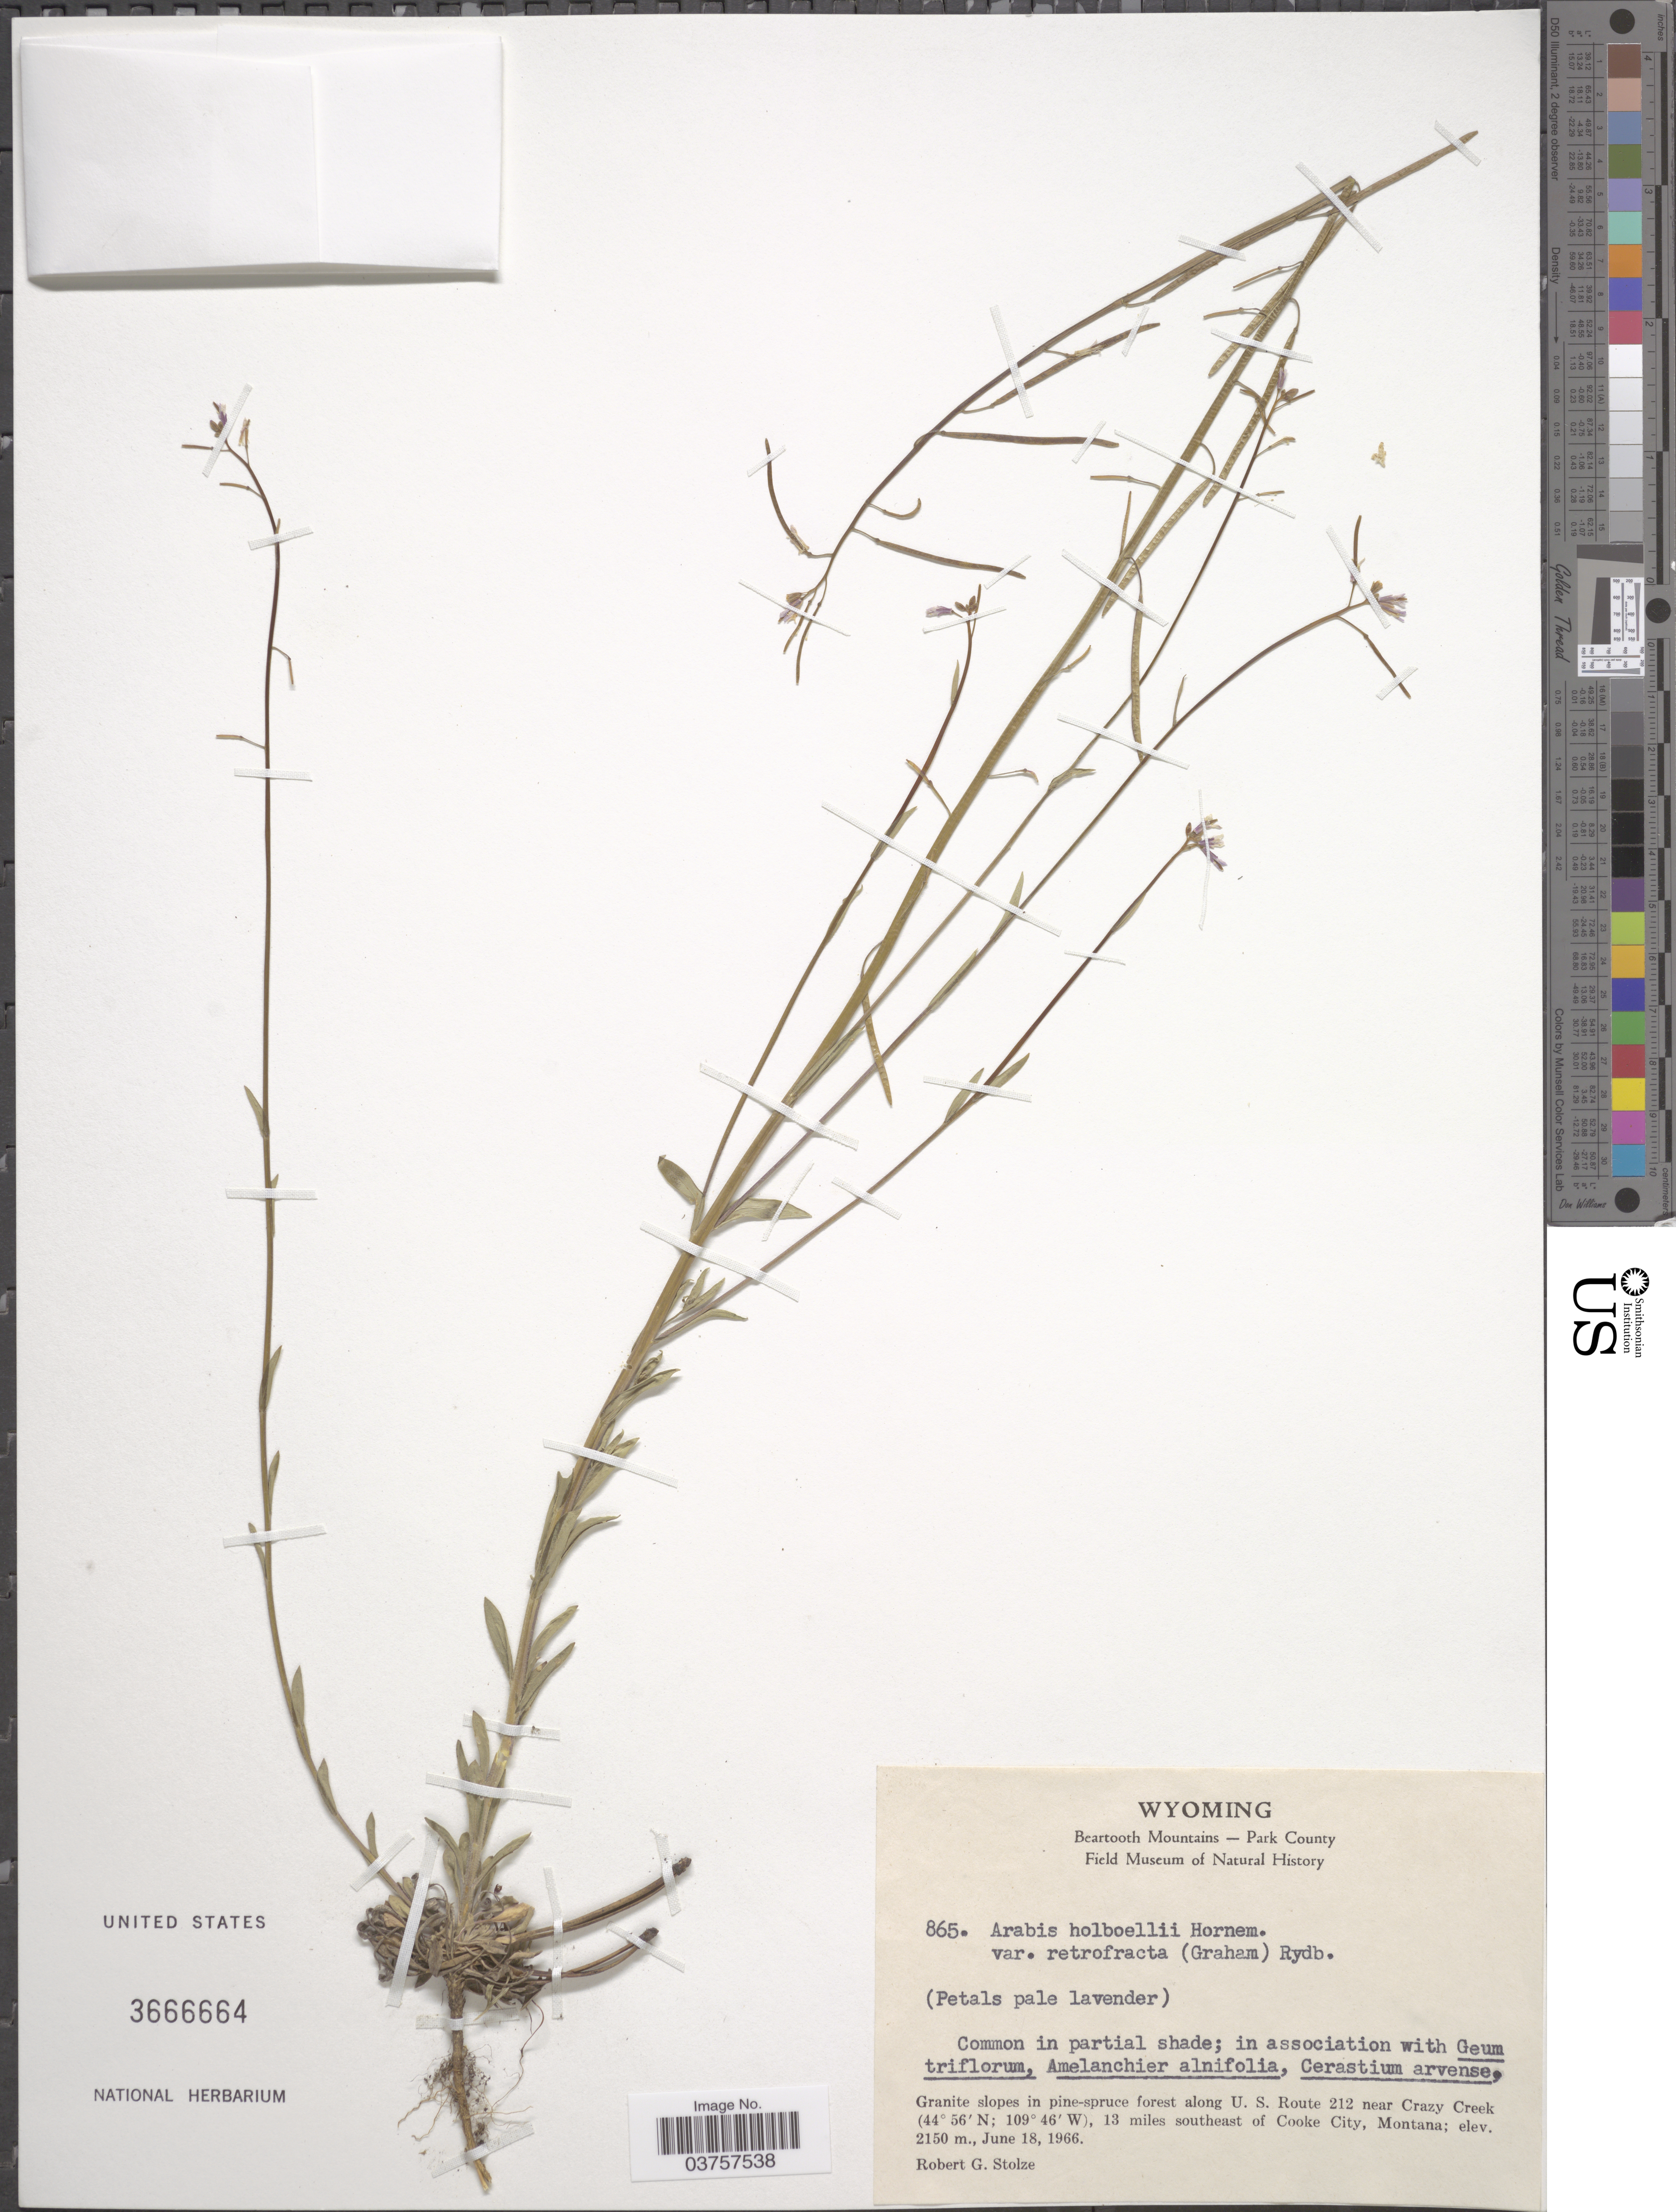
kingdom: Plantae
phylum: Tracheophyta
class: Magnoliopsida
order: Brassicales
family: Brassicaceae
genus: Arabis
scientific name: Arabis holboellii var. retrofracta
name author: Rydb.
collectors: R. G. Stolze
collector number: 865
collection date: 1966-06-18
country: United States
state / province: Wyoming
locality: Beartooth Mountains- Park County. Along U.S. Route 212 near Crazy Creek, 13 miles southeast of Cooke City, Montana.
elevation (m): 2150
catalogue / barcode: US 3666664